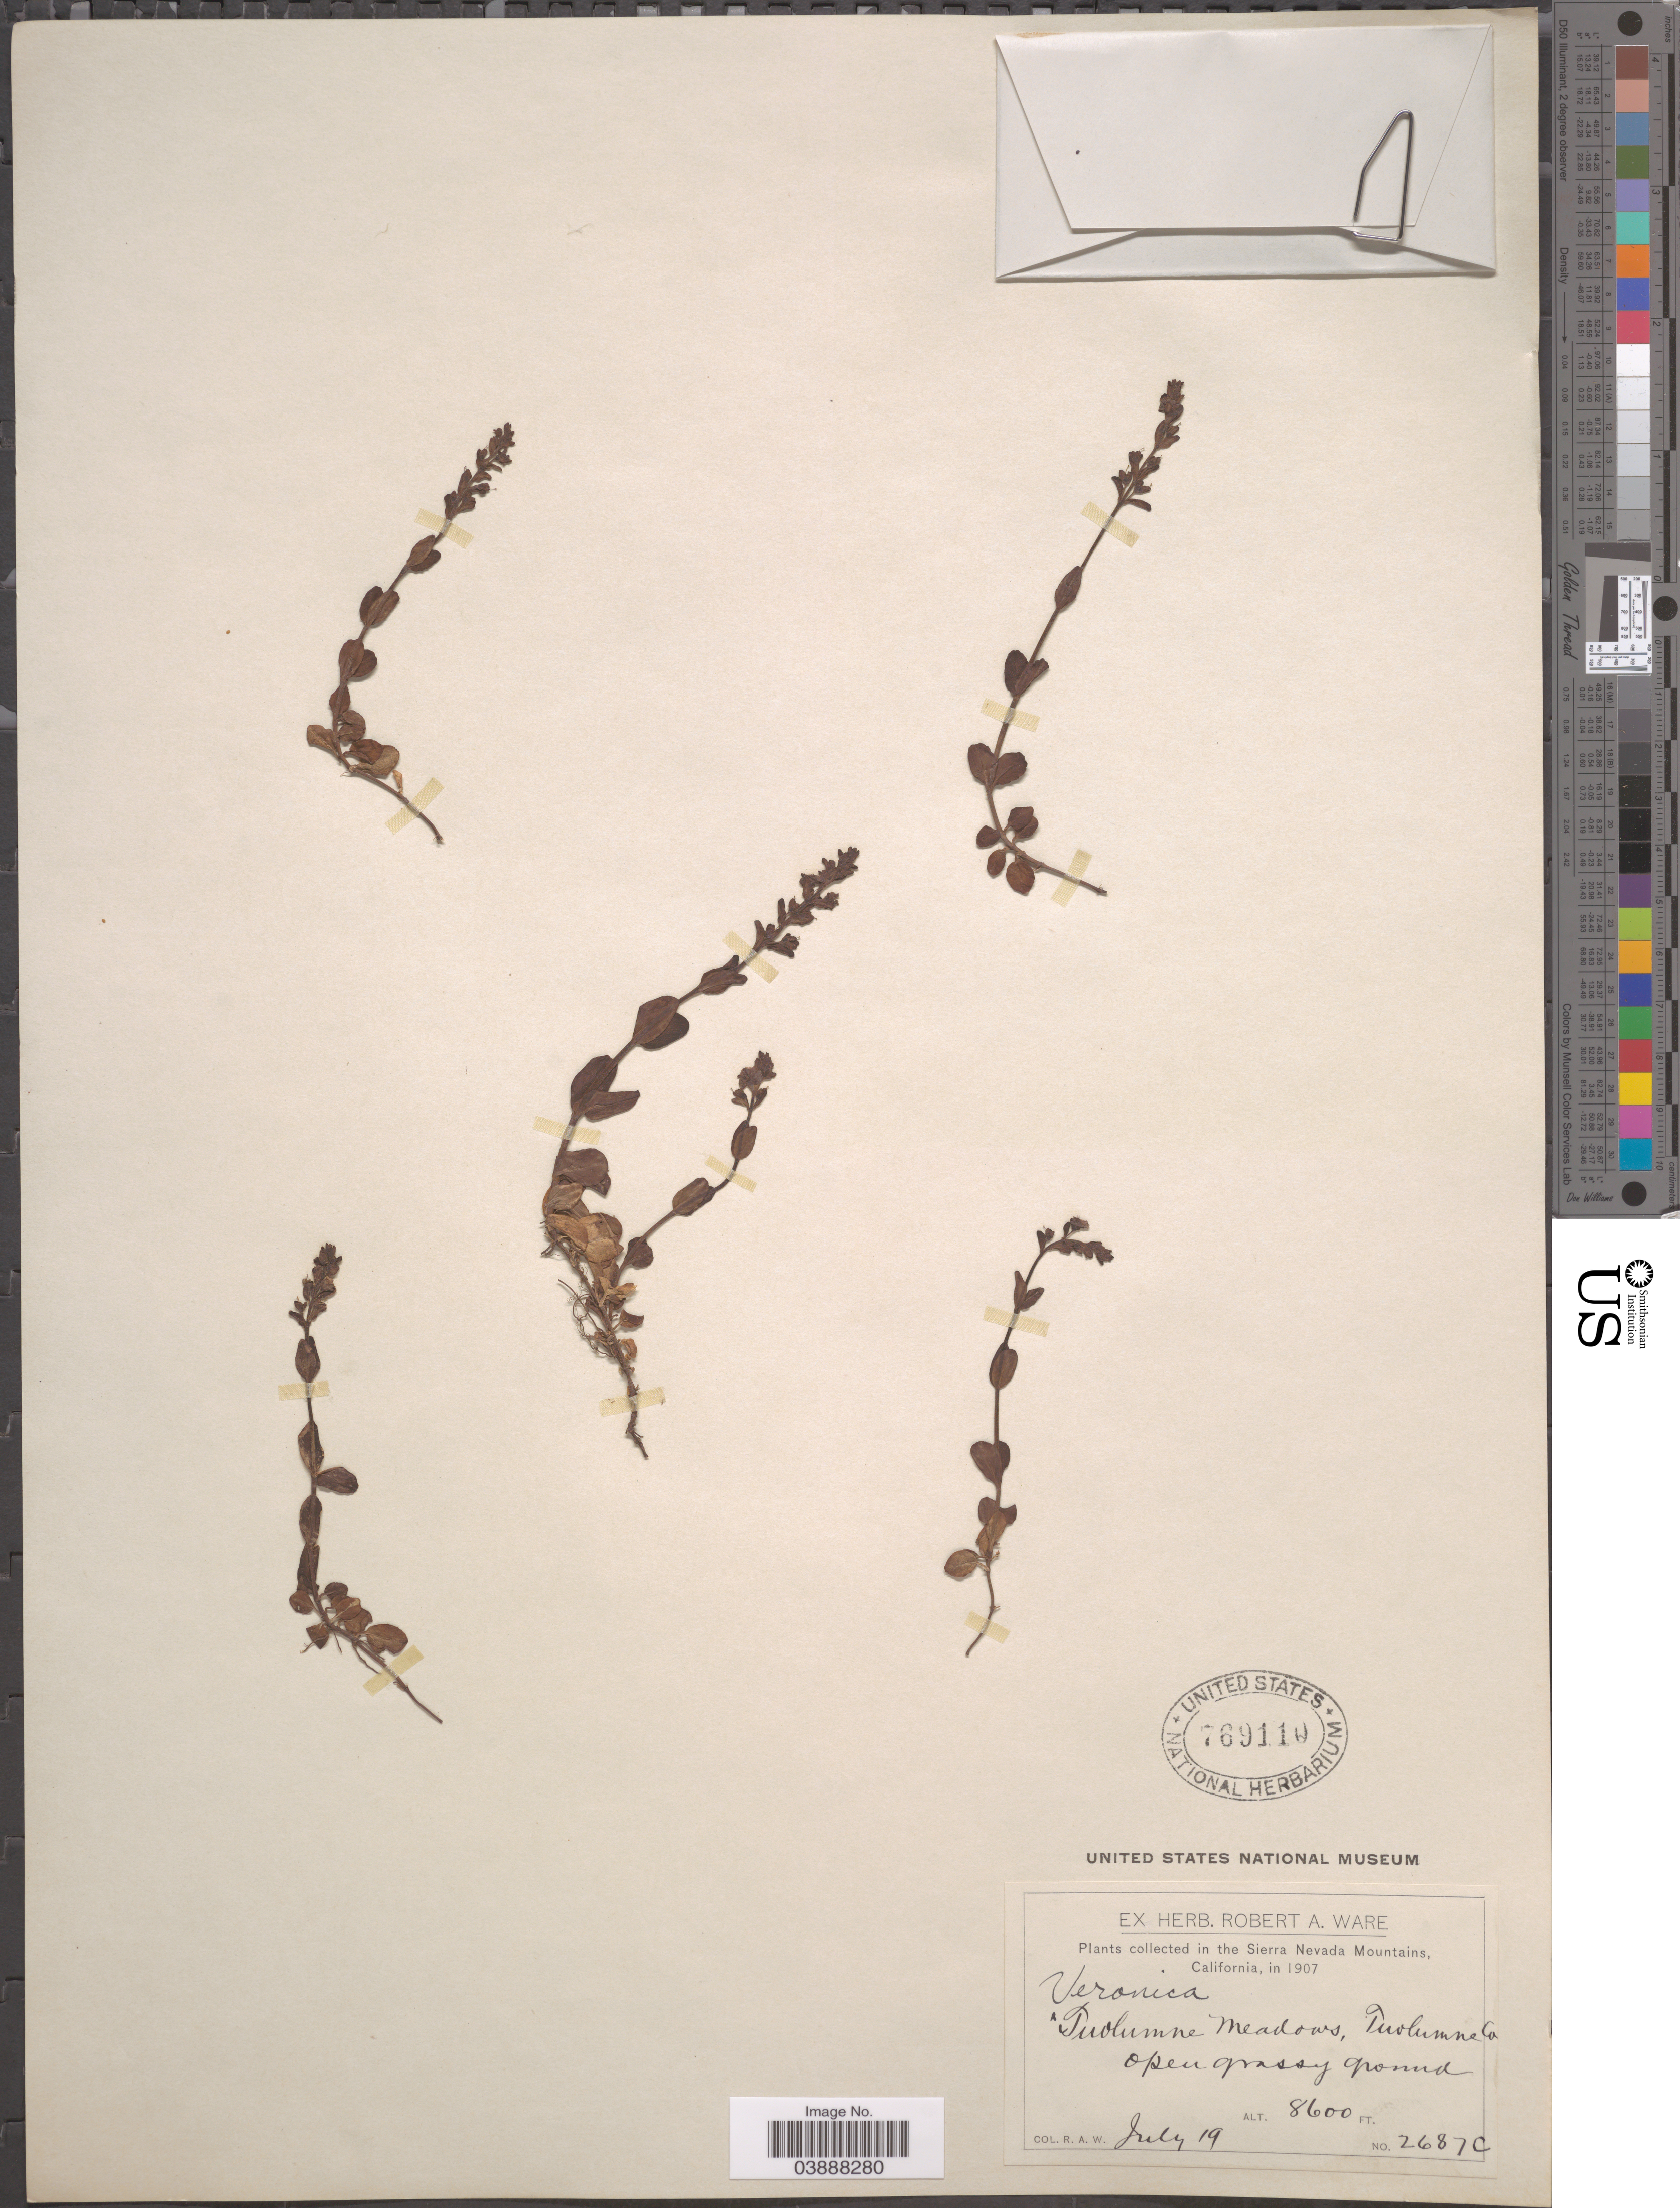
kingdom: Plantae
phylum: Tracheophyta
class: Magnoliopsida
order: Lamiales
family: Plantaginaceae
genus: Veronica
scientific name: Veronica serpyllifolia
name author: L.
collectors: R. Ware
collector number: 2687C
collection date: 1907-07-19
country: United States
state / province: California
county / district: Tuolumne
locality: In the Sierra Nevada Mountains. Tuolumne Meadows, Tuolumne Co.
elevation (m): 2621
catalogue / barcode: US 769110